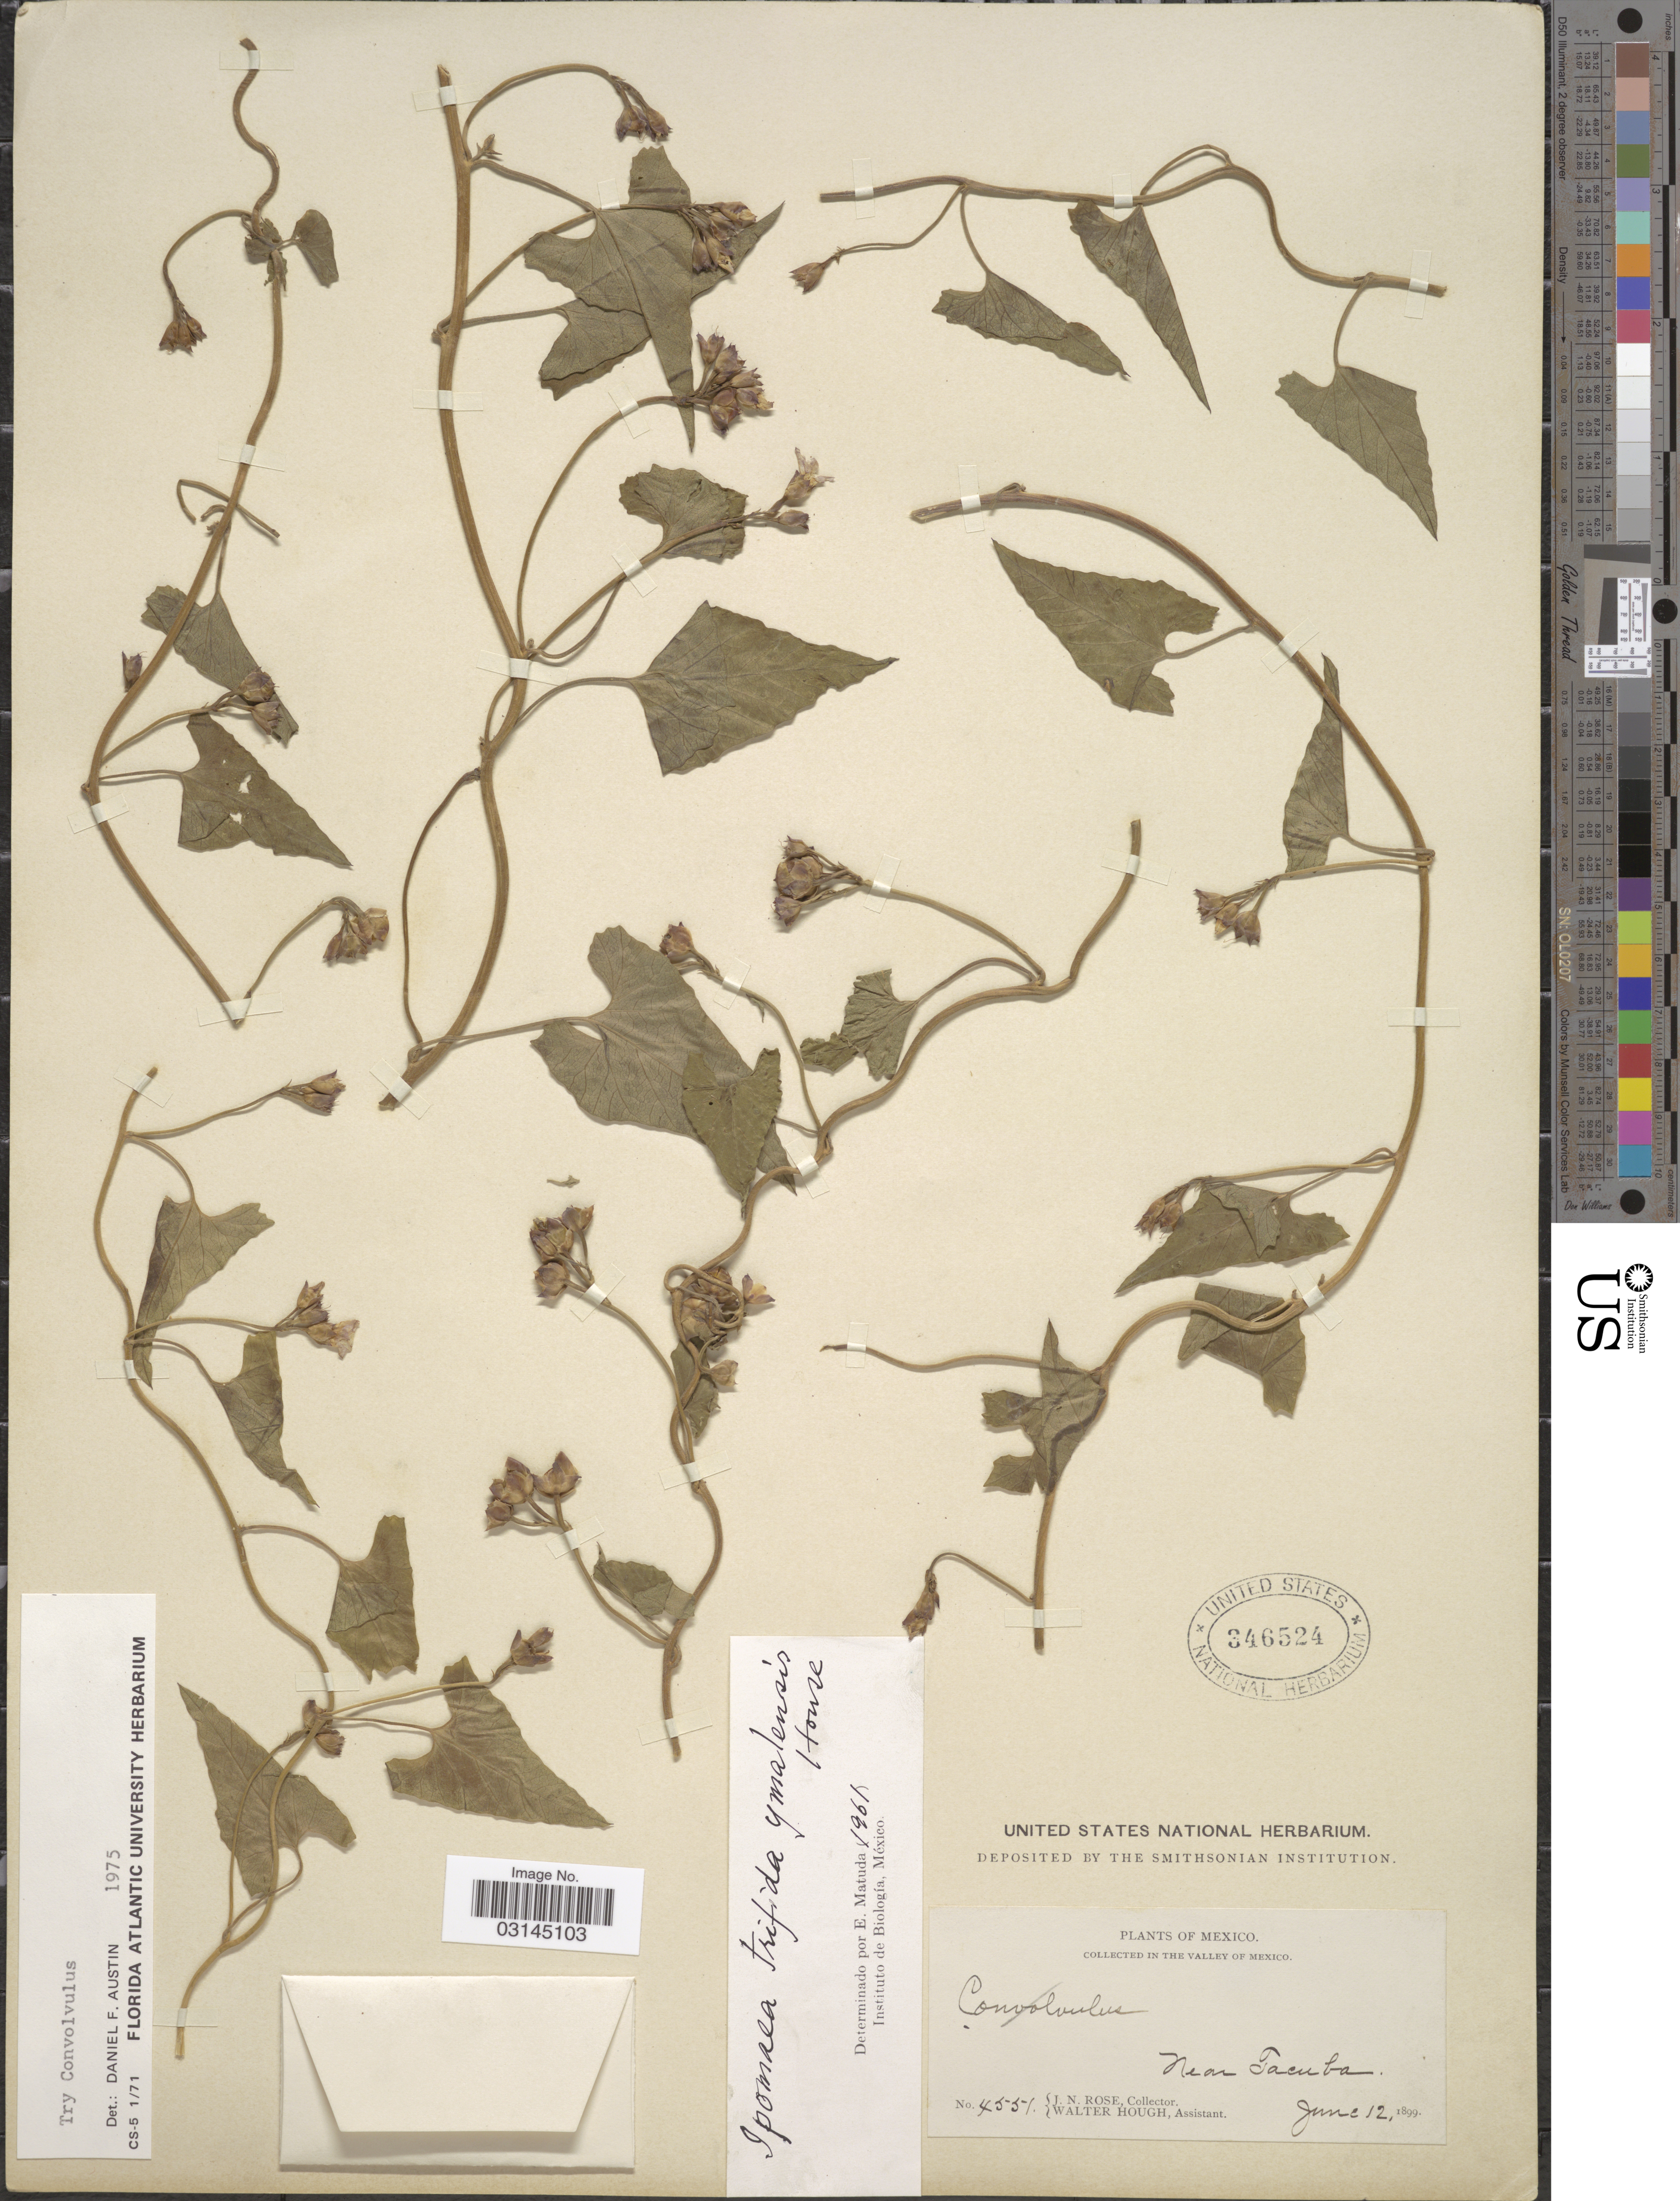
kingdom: Plantae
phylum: Tracheophyta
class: Magnoliopsida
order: Solanales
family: Convolvulaceae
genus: Convolvulus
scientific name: Convolvulus incanus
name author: Vahl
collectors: J. N. Rose & W. Hough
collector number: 4551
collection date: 1899-06-12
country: Mexico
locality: In the Valley of Mexico. Near Tacuba.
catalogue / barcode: US 346524